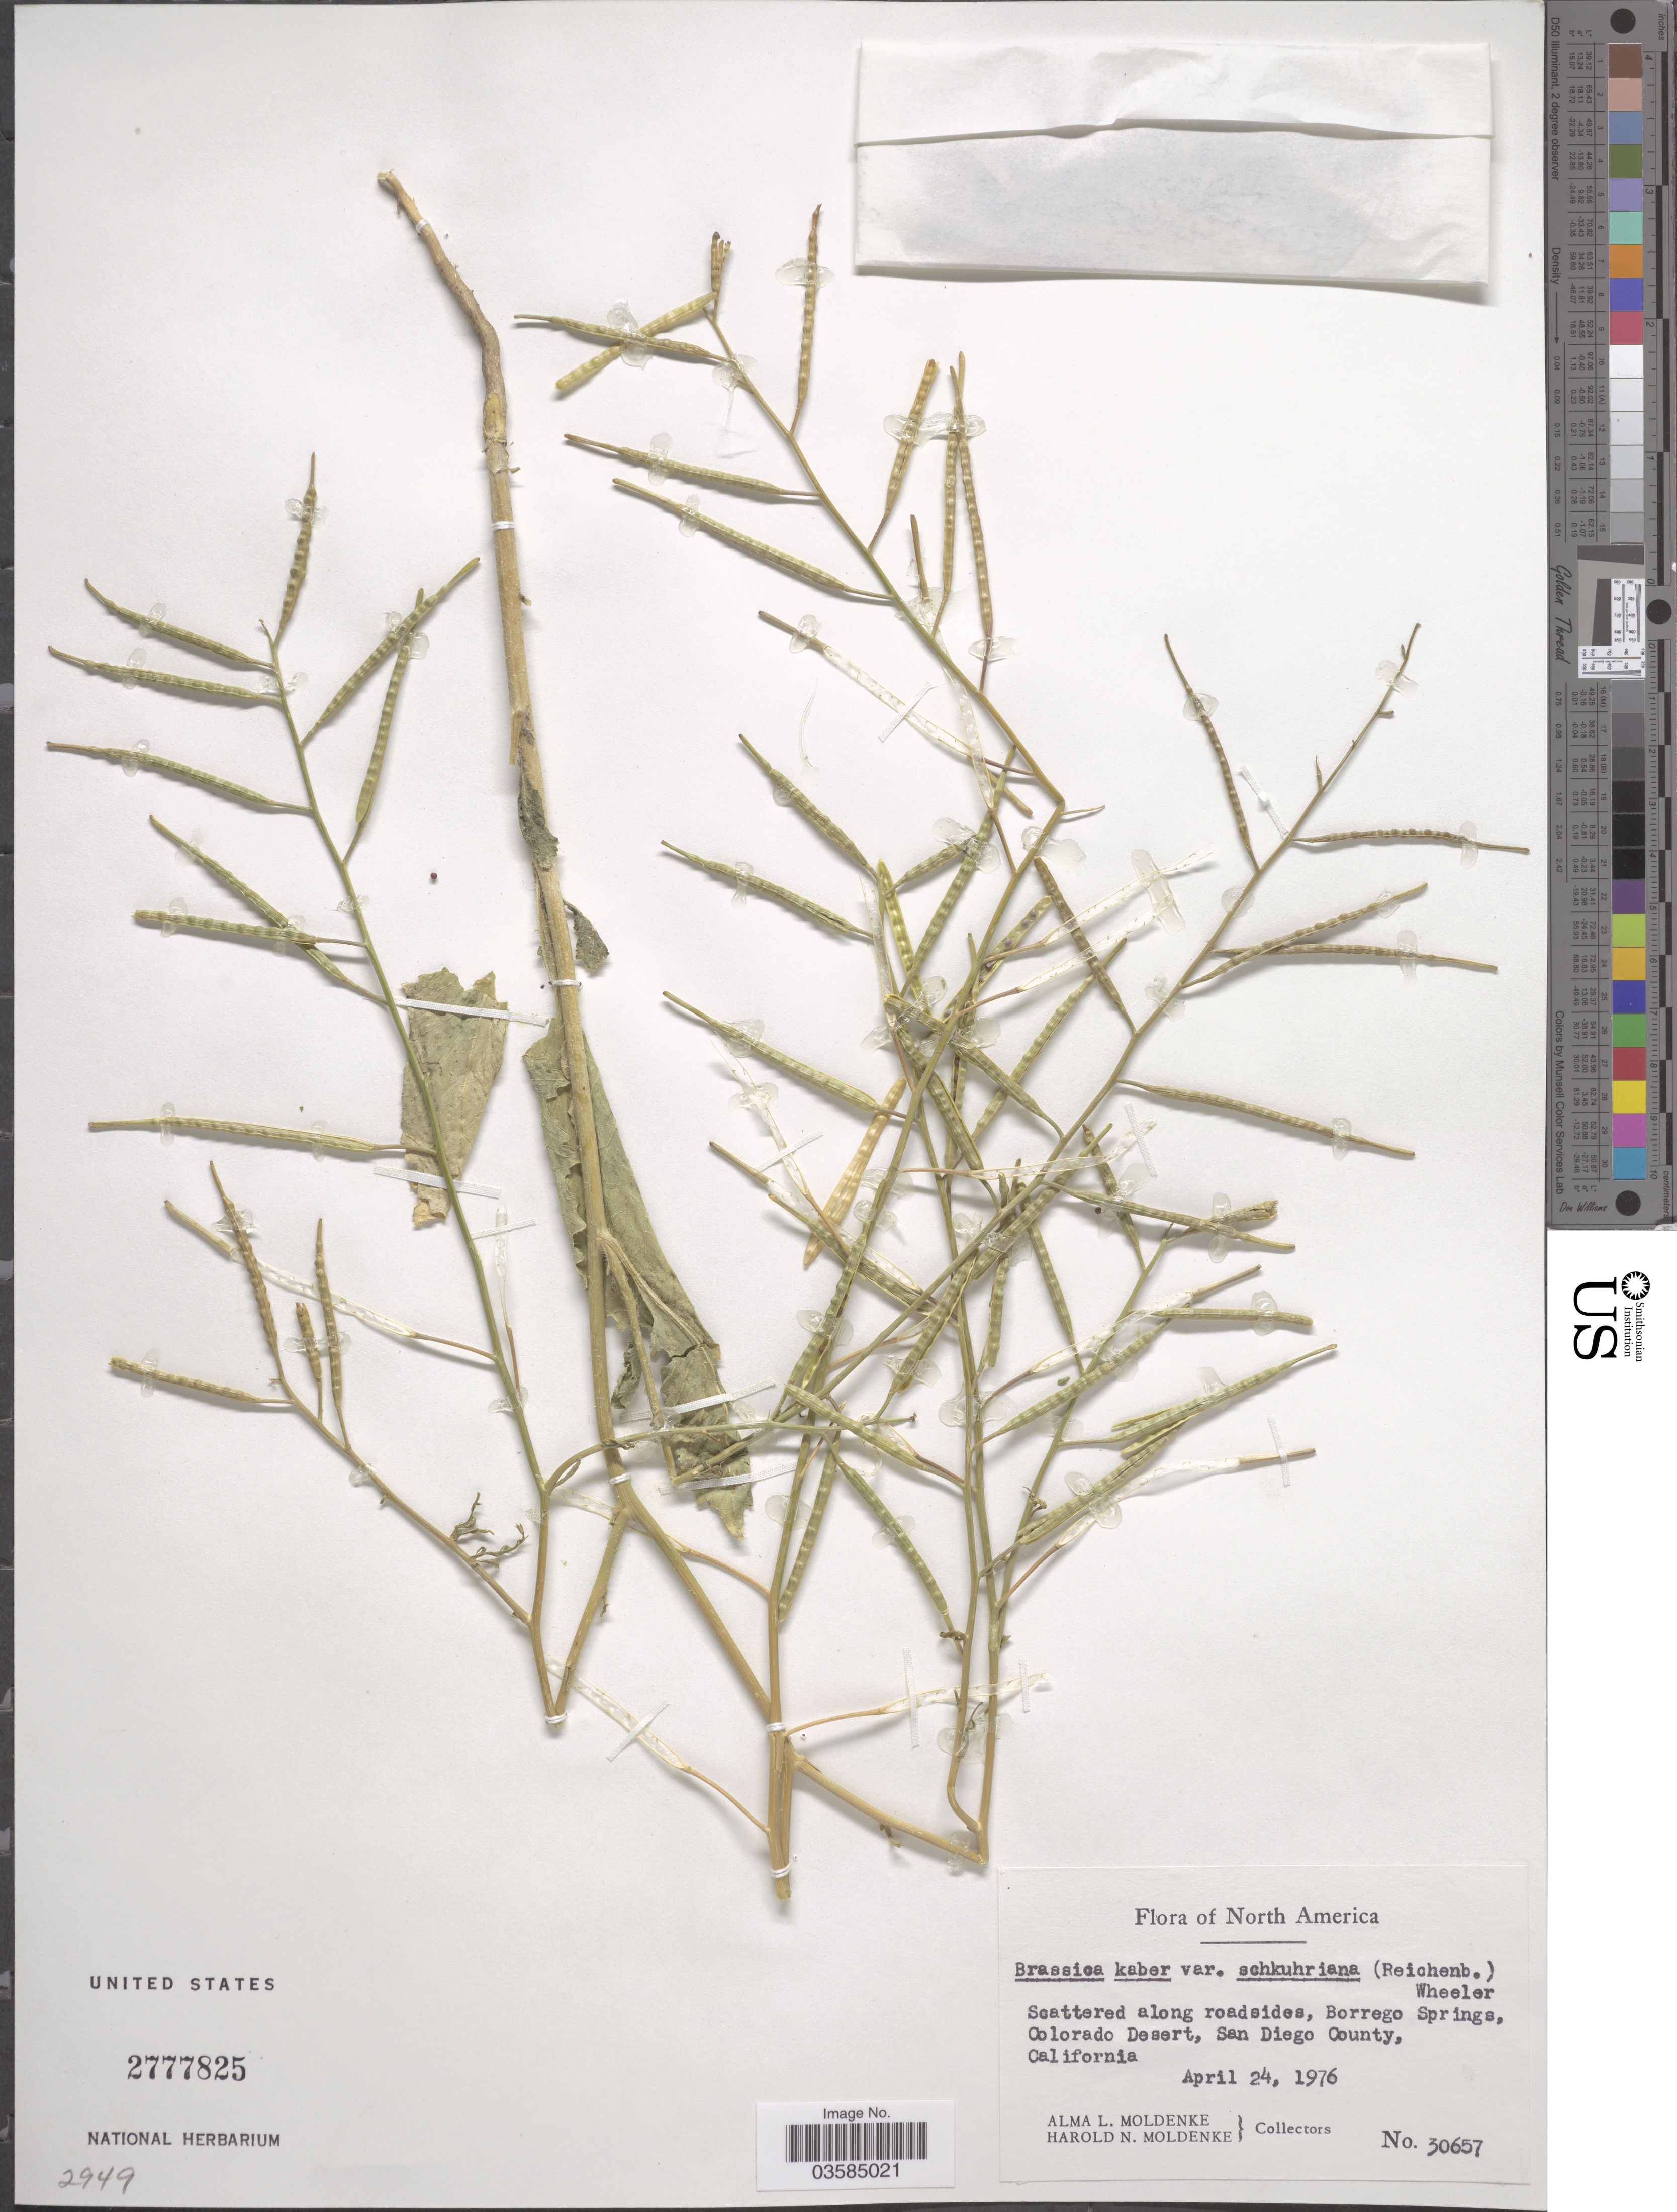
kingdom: Plantae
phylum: Tracheophyta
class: Magnoliopsida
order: Brassicales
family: Brassicaceae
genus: Brassica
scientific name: Brassica kaber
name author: (DC.) L.C. Wheeler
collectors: A. L. Moldenke & H. N. Moldenke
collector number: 30657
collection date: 1976-04-24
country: United States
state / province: California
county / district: San Diego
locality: Scattered along roadsides, Borrego Springs, Colorado Desert, San Diego County.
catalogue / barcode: US 2777825